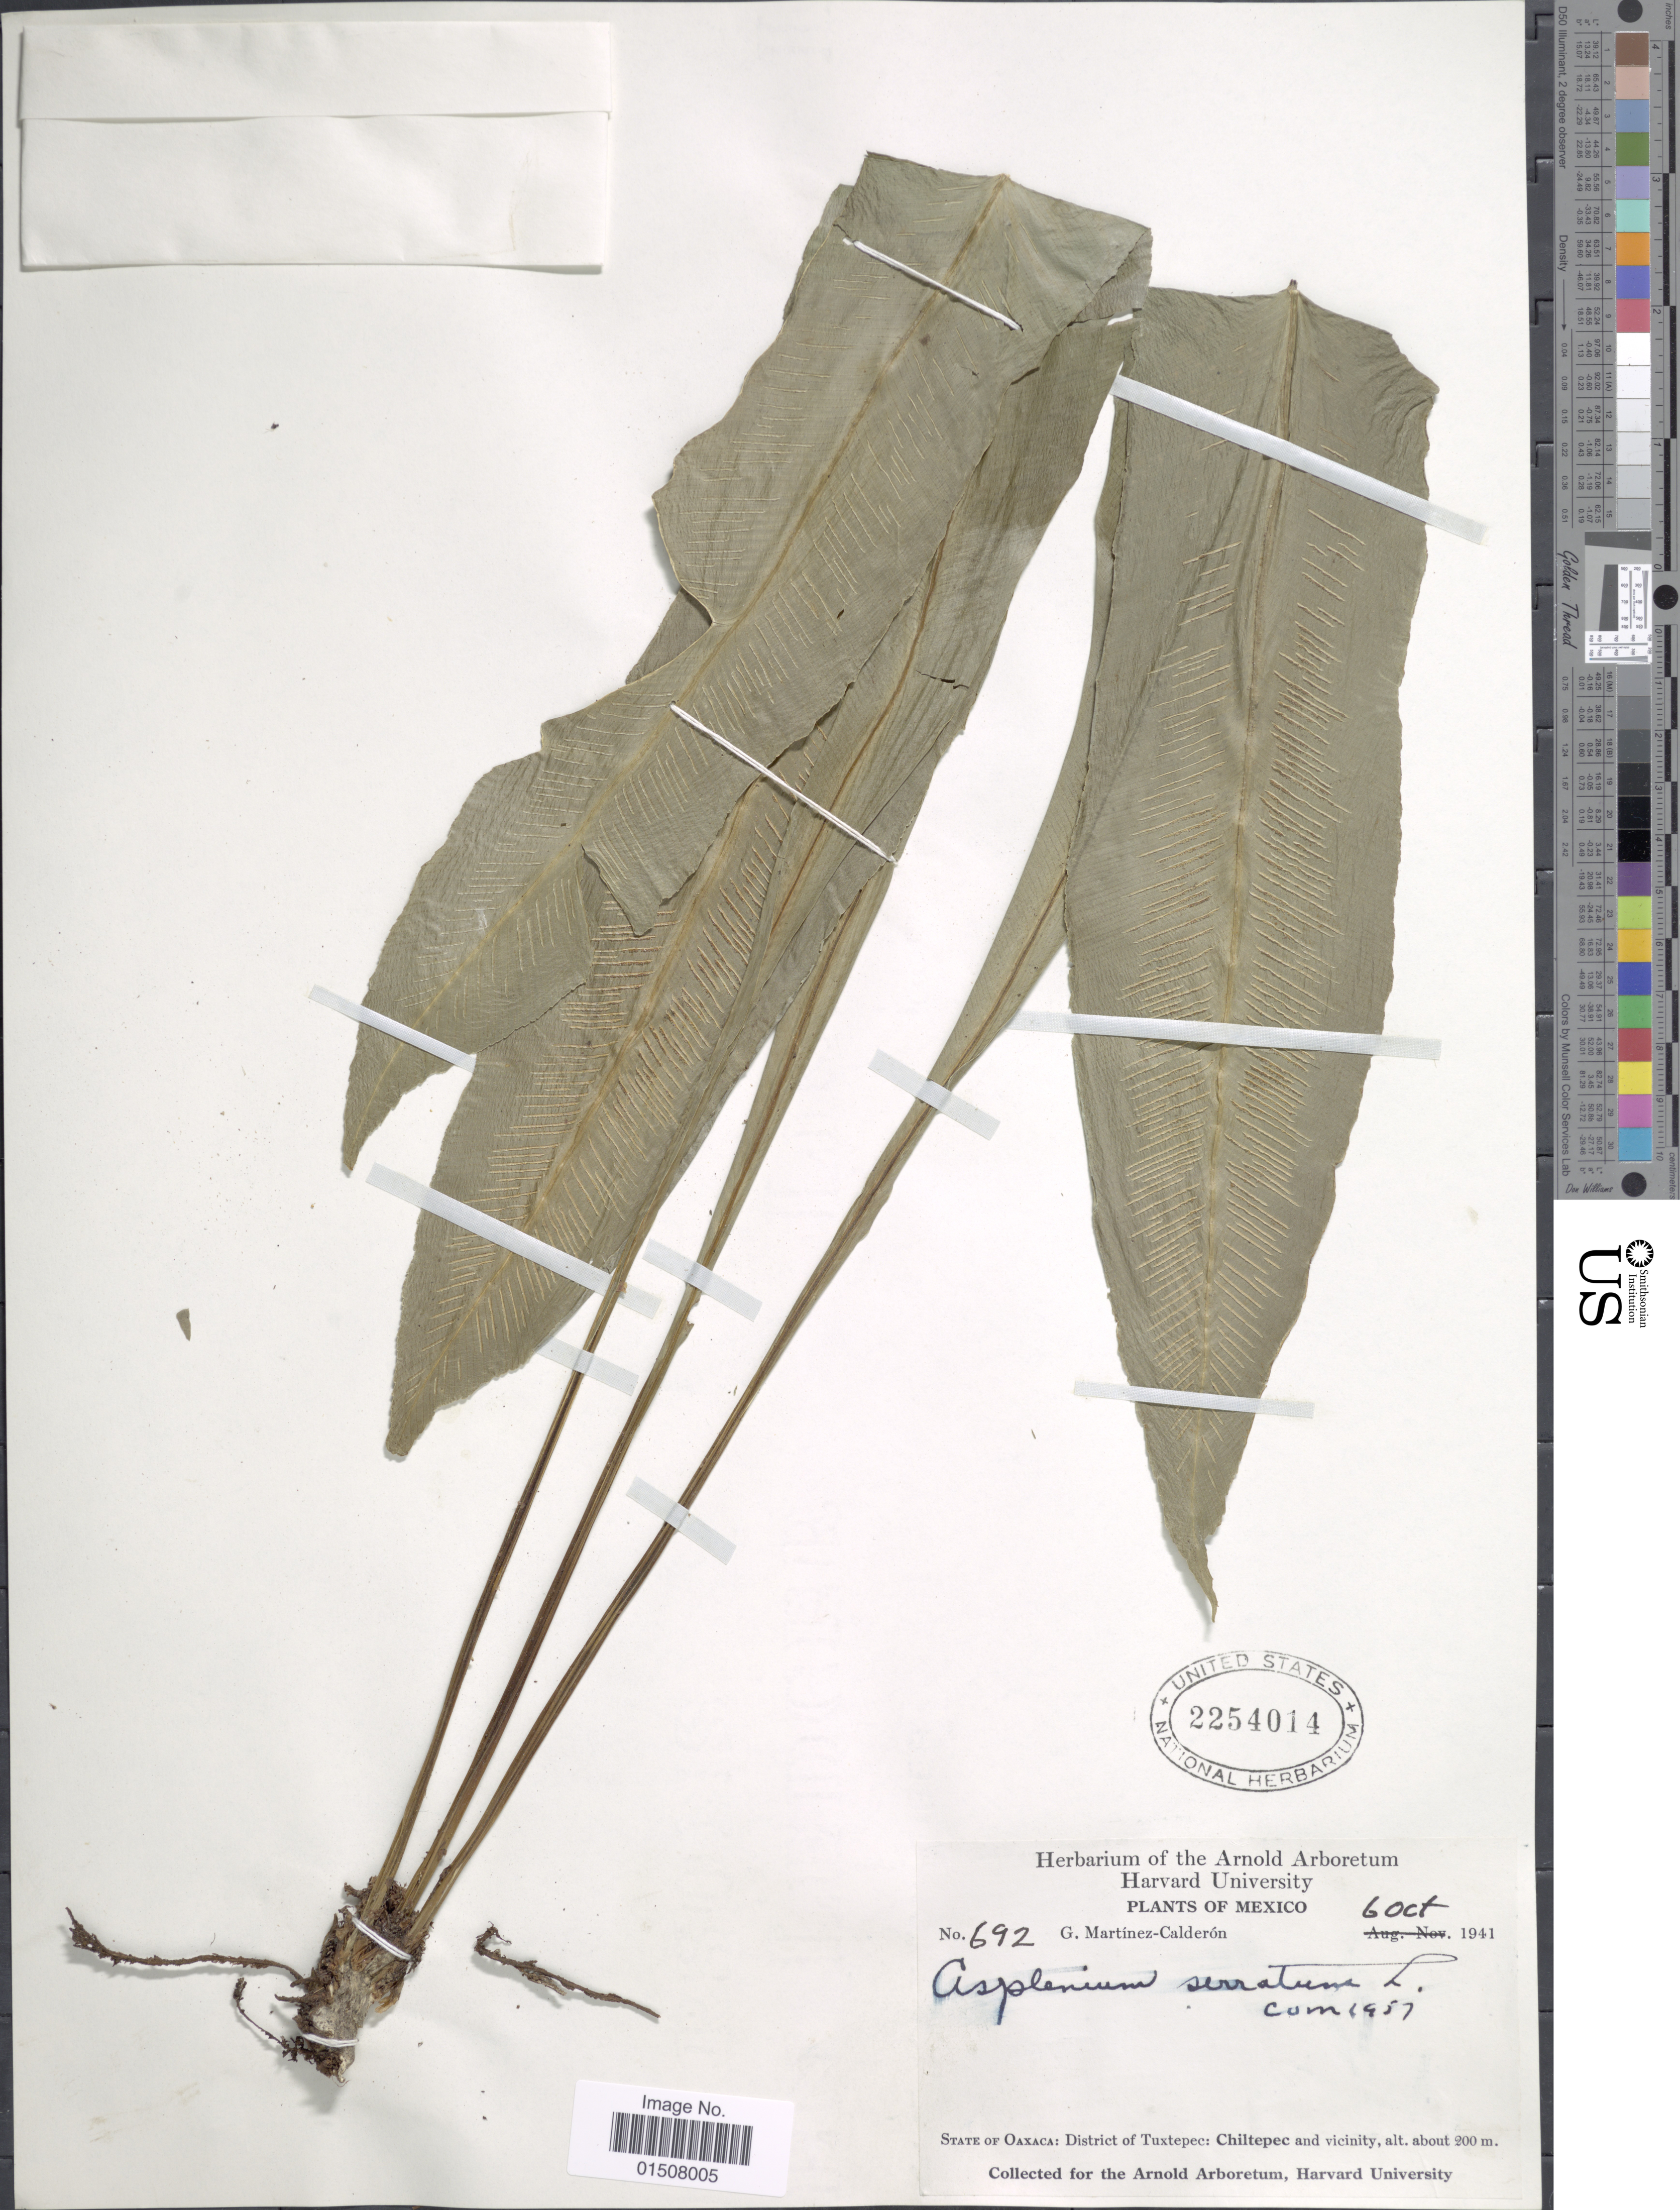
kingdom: Plantae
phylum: Tracheophyta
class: Polypodiopsida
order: Polypodiales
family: Aspleniaceae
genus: Asplenium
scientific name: Asplenium serratum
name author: L.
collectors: G. Martinez-C.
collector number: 692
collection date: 1941-10-06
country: Mexico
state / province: Oaxaca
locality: Chiltepec and vicinity, District of Tuxtpec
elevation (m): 200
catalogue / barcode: US 2254014